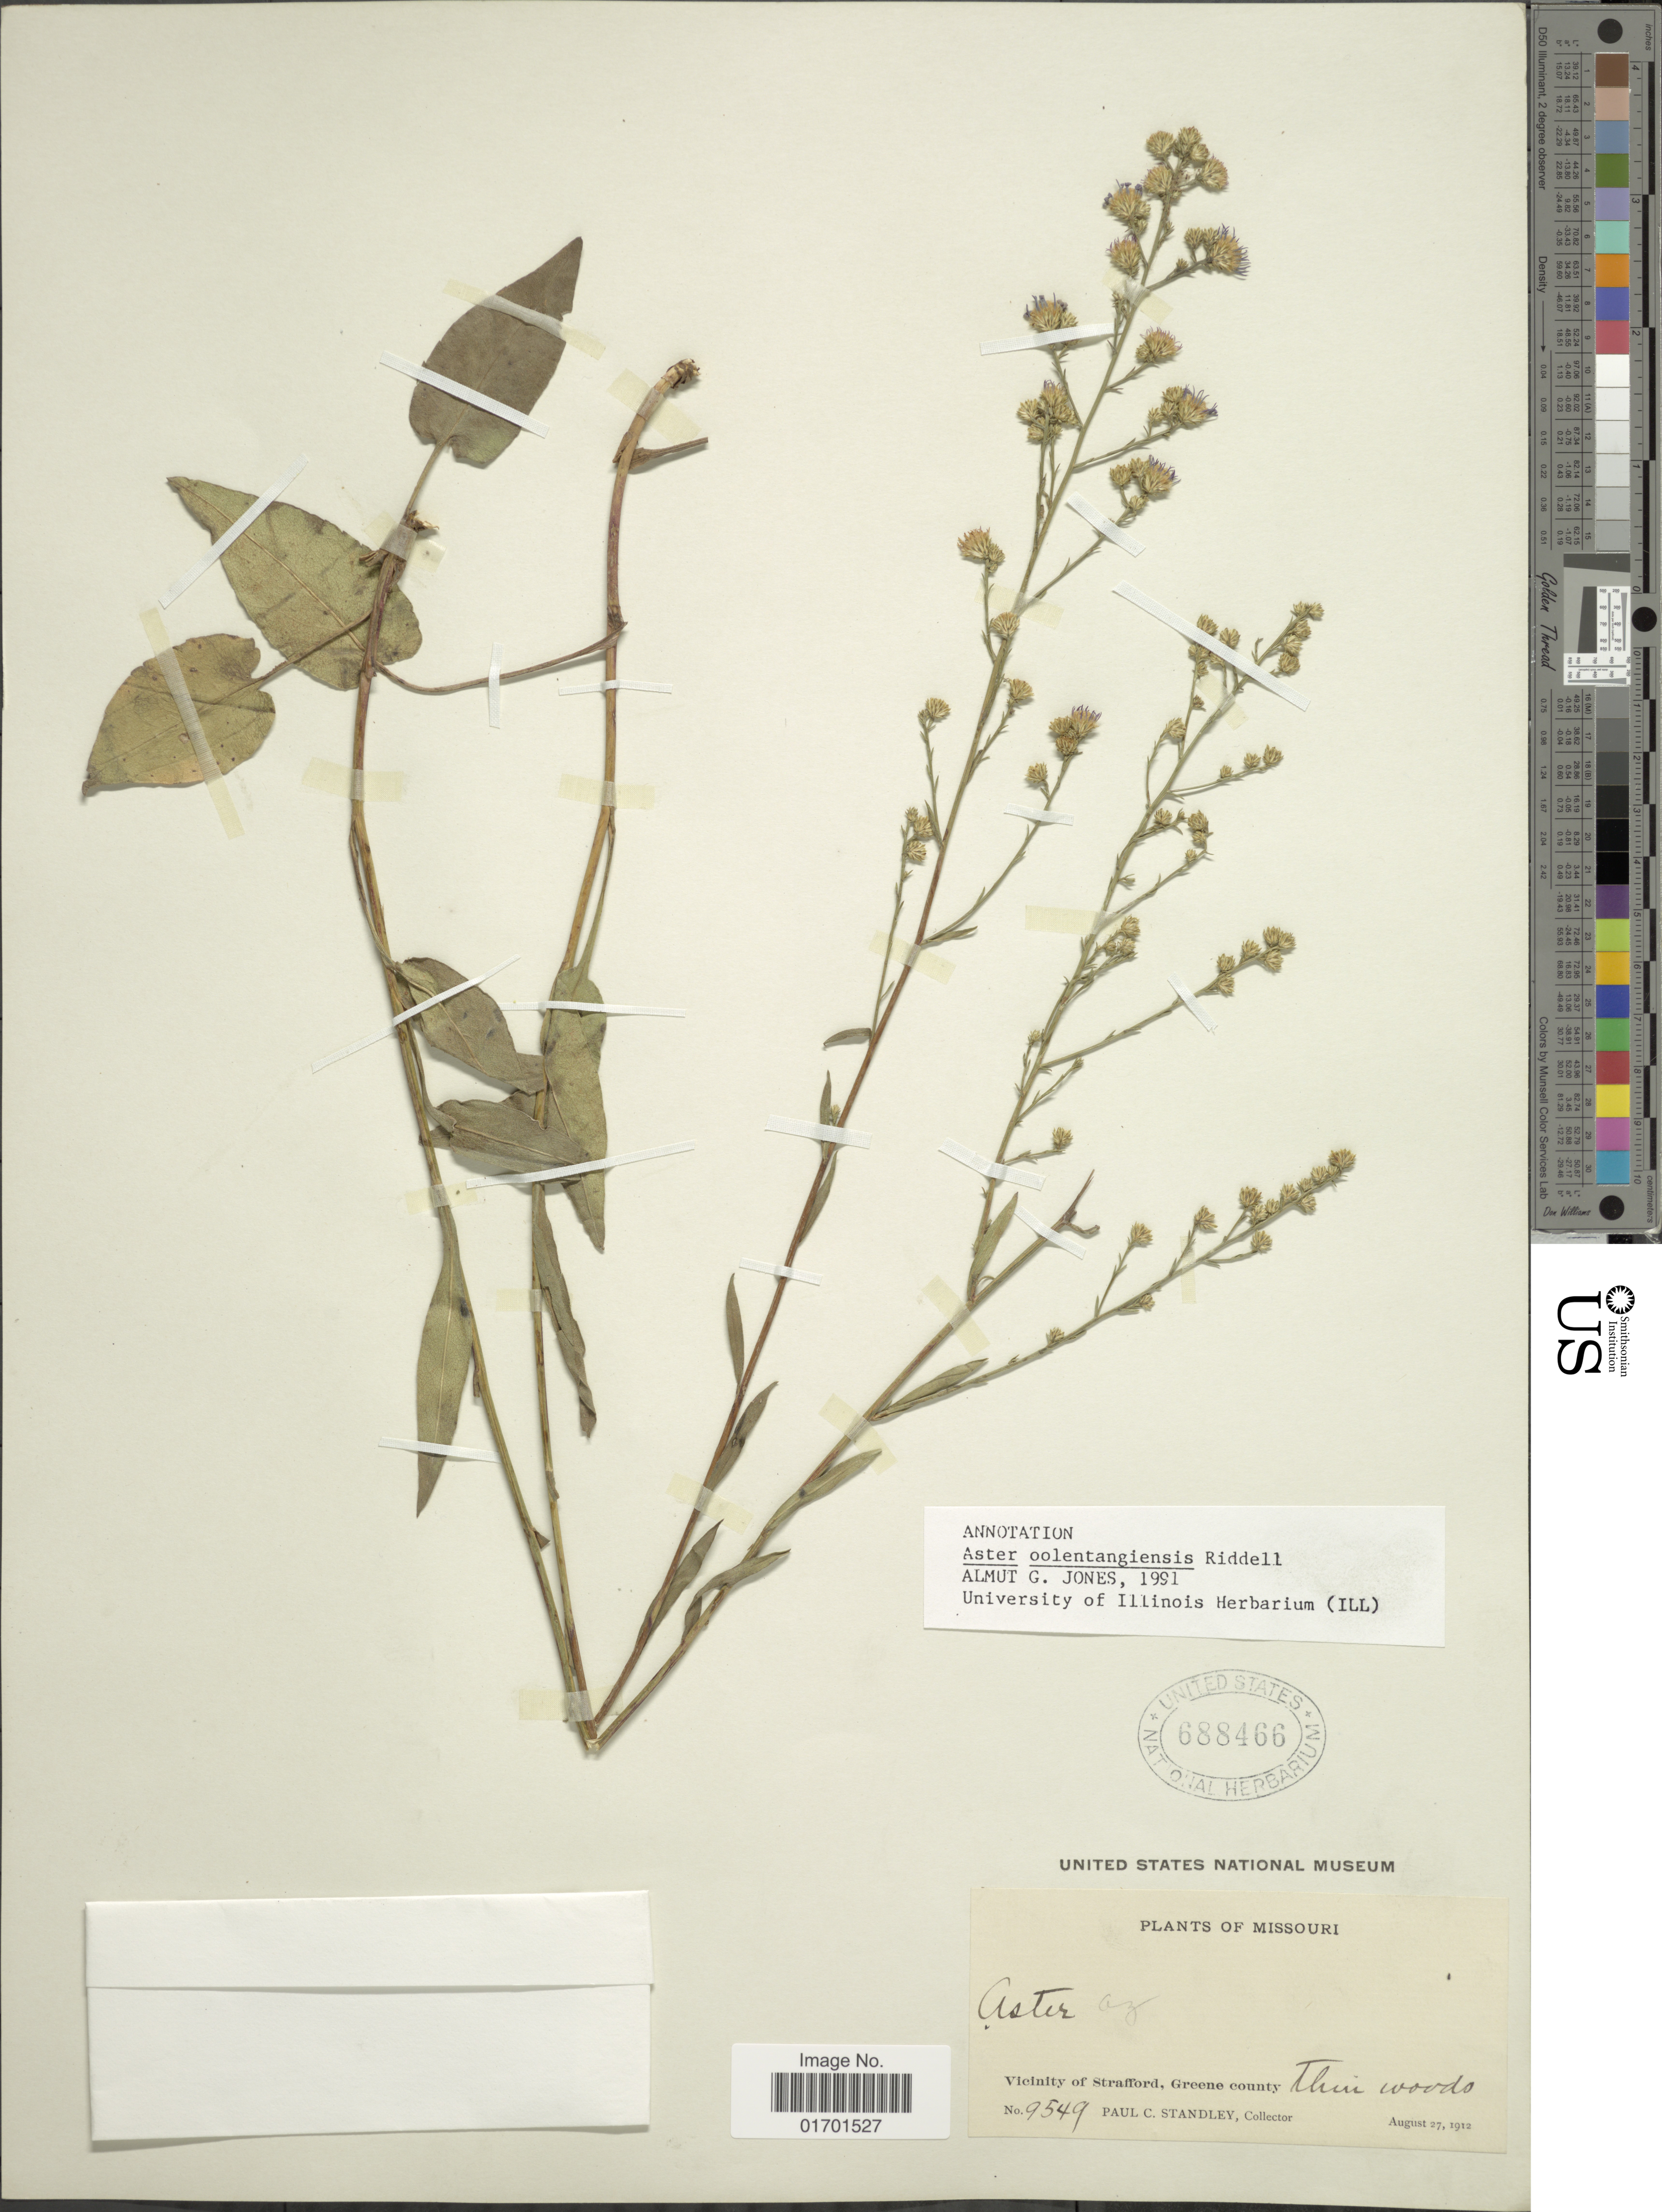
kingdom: Plantae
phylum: Tracheophyta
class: Magnoliopsida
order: Asterales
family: Asteraceae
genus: Symphyotrichum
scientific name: Symphyotrichum oolentangiense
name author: (Riddell) G.L. Nesom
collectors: P. C. Standley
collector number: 9549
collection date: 1912-08-27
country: United States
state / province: Missouri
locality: Vicinity of Strafford, Greene county, Thin woods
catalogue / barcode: US 688466